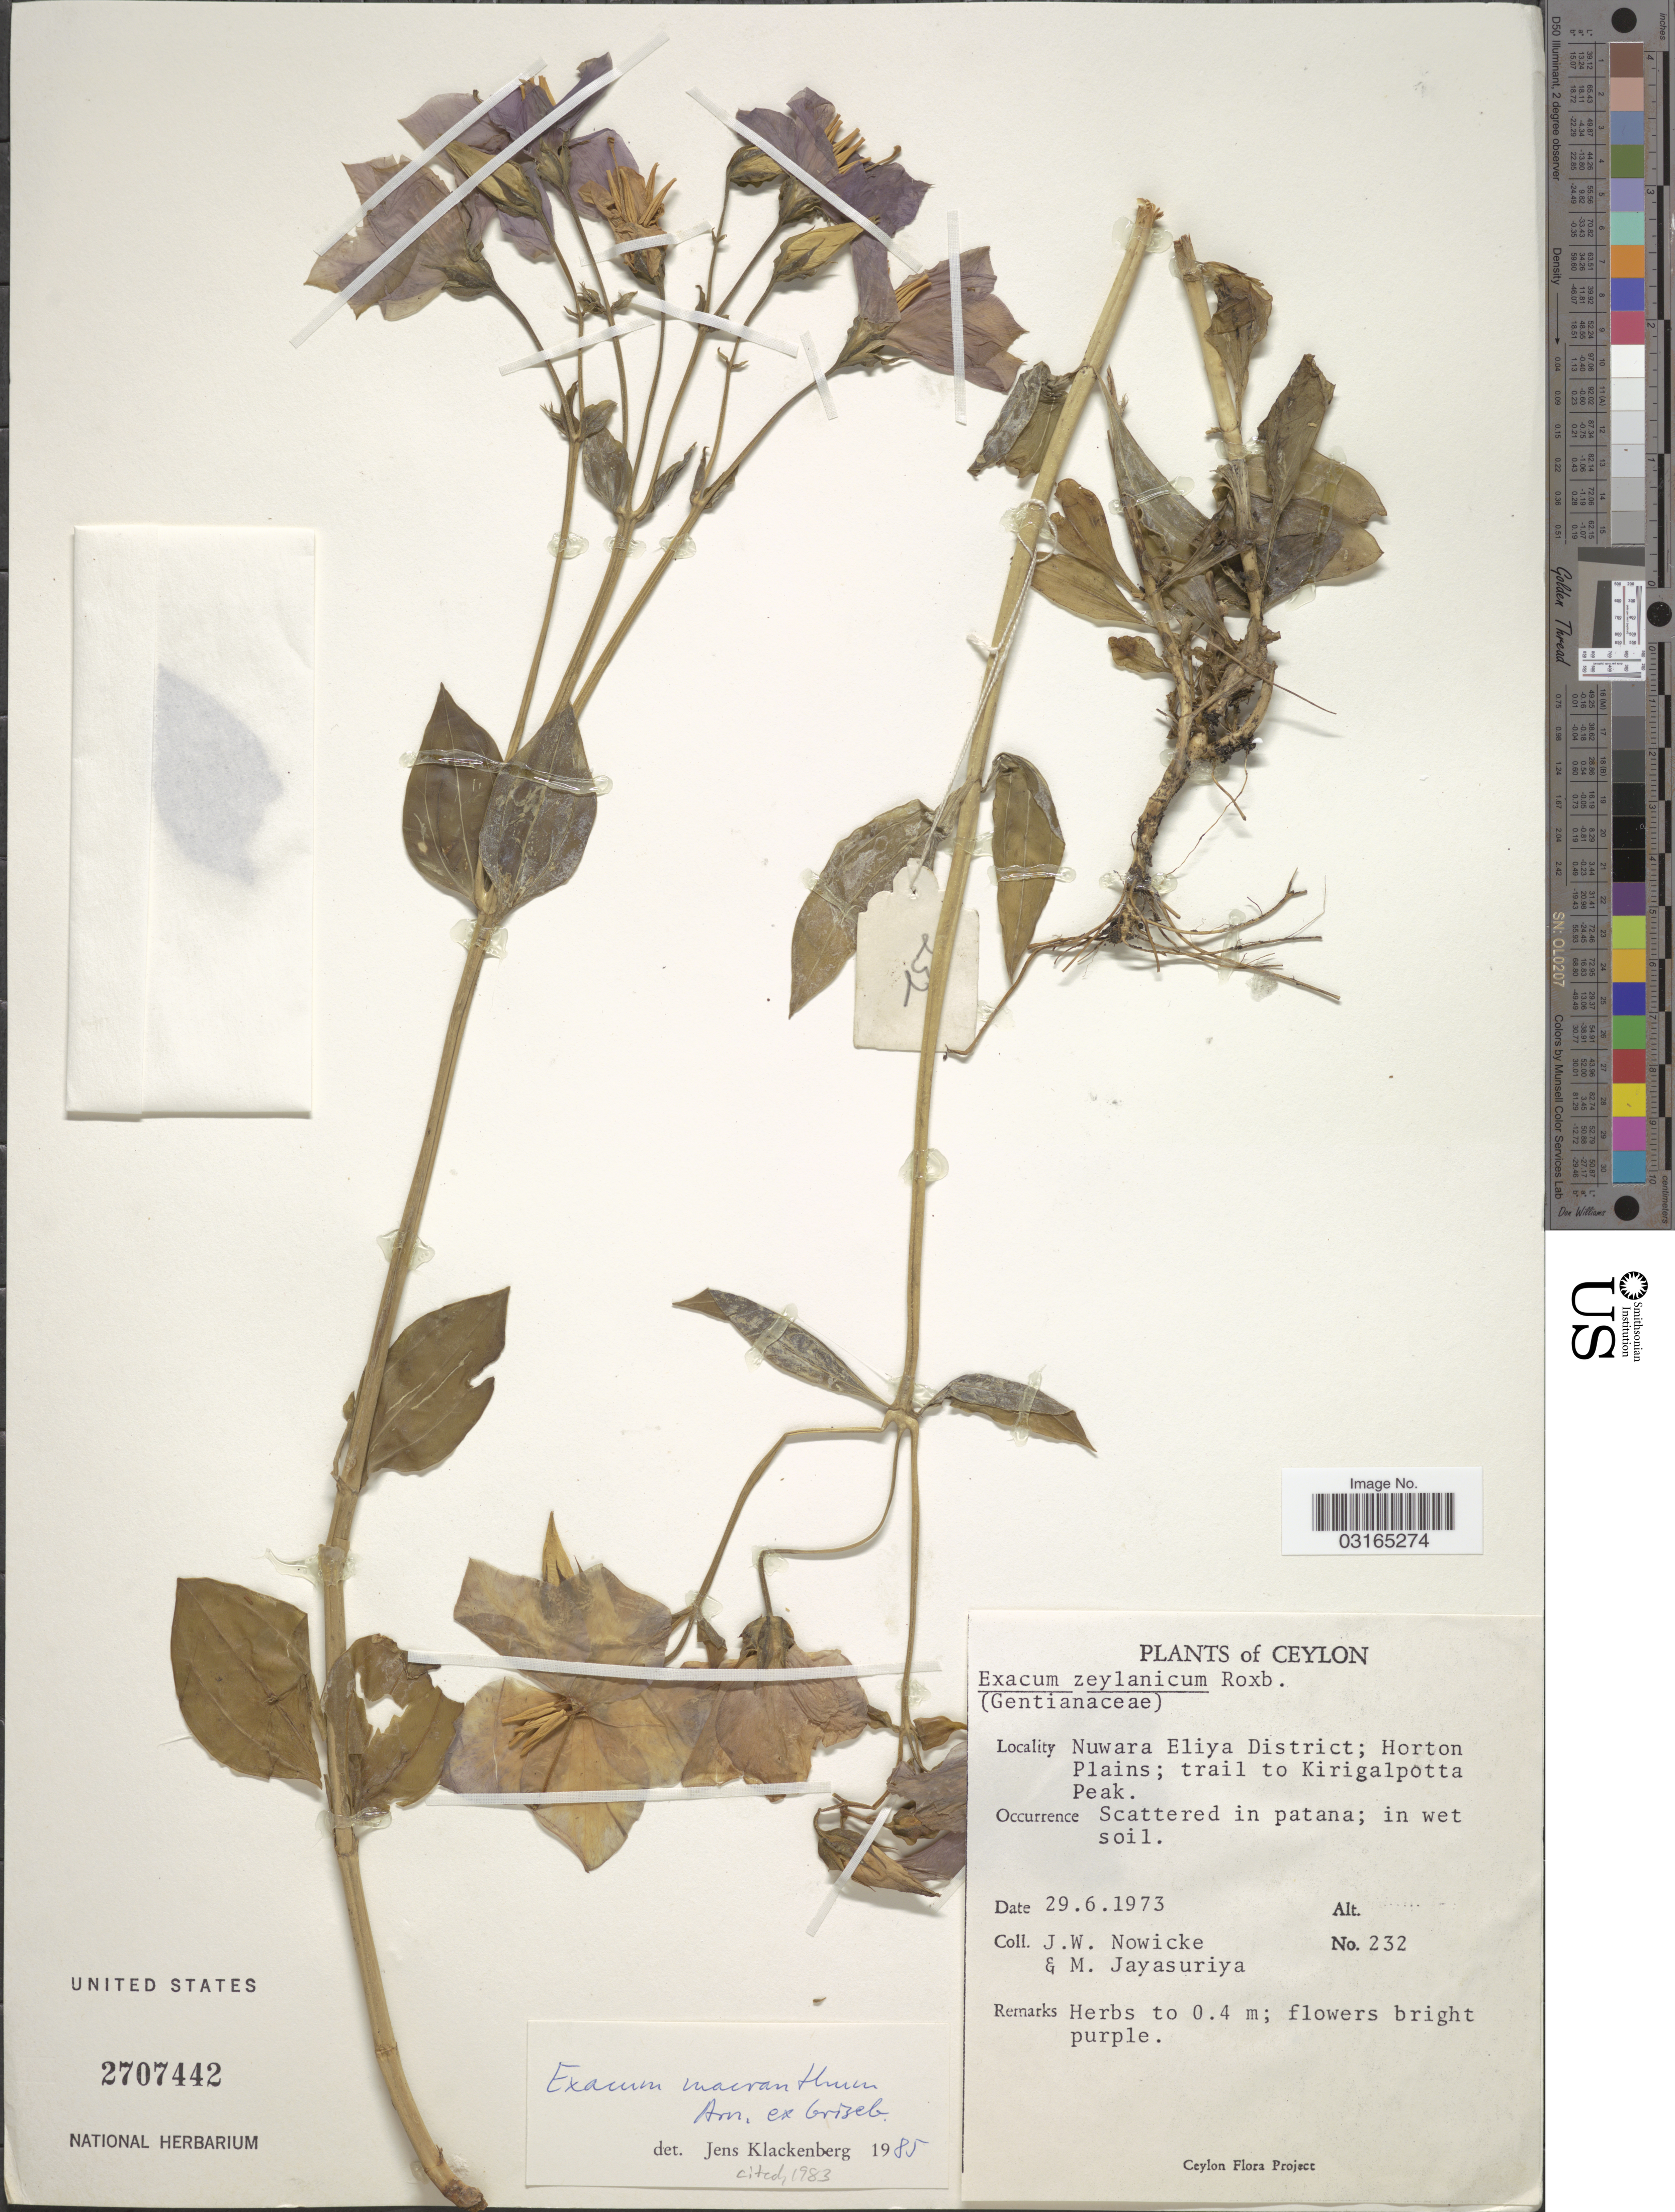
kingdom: Plantae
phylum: Tracheophyta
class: Magnoliopsida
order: Gentianales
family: Gentianaceae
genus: Exacum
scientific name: Exacum macranthum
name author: Arn. ex Griseb.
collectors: J. W. Nowicke & M. Jayasuriya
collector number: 232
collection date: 1973-06-29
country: Sri Lanka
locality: Ceylon. Nuwara Eliya District ; Horton Plains ; trail to Kirigalpotta Peak.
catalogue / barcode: US 2707442